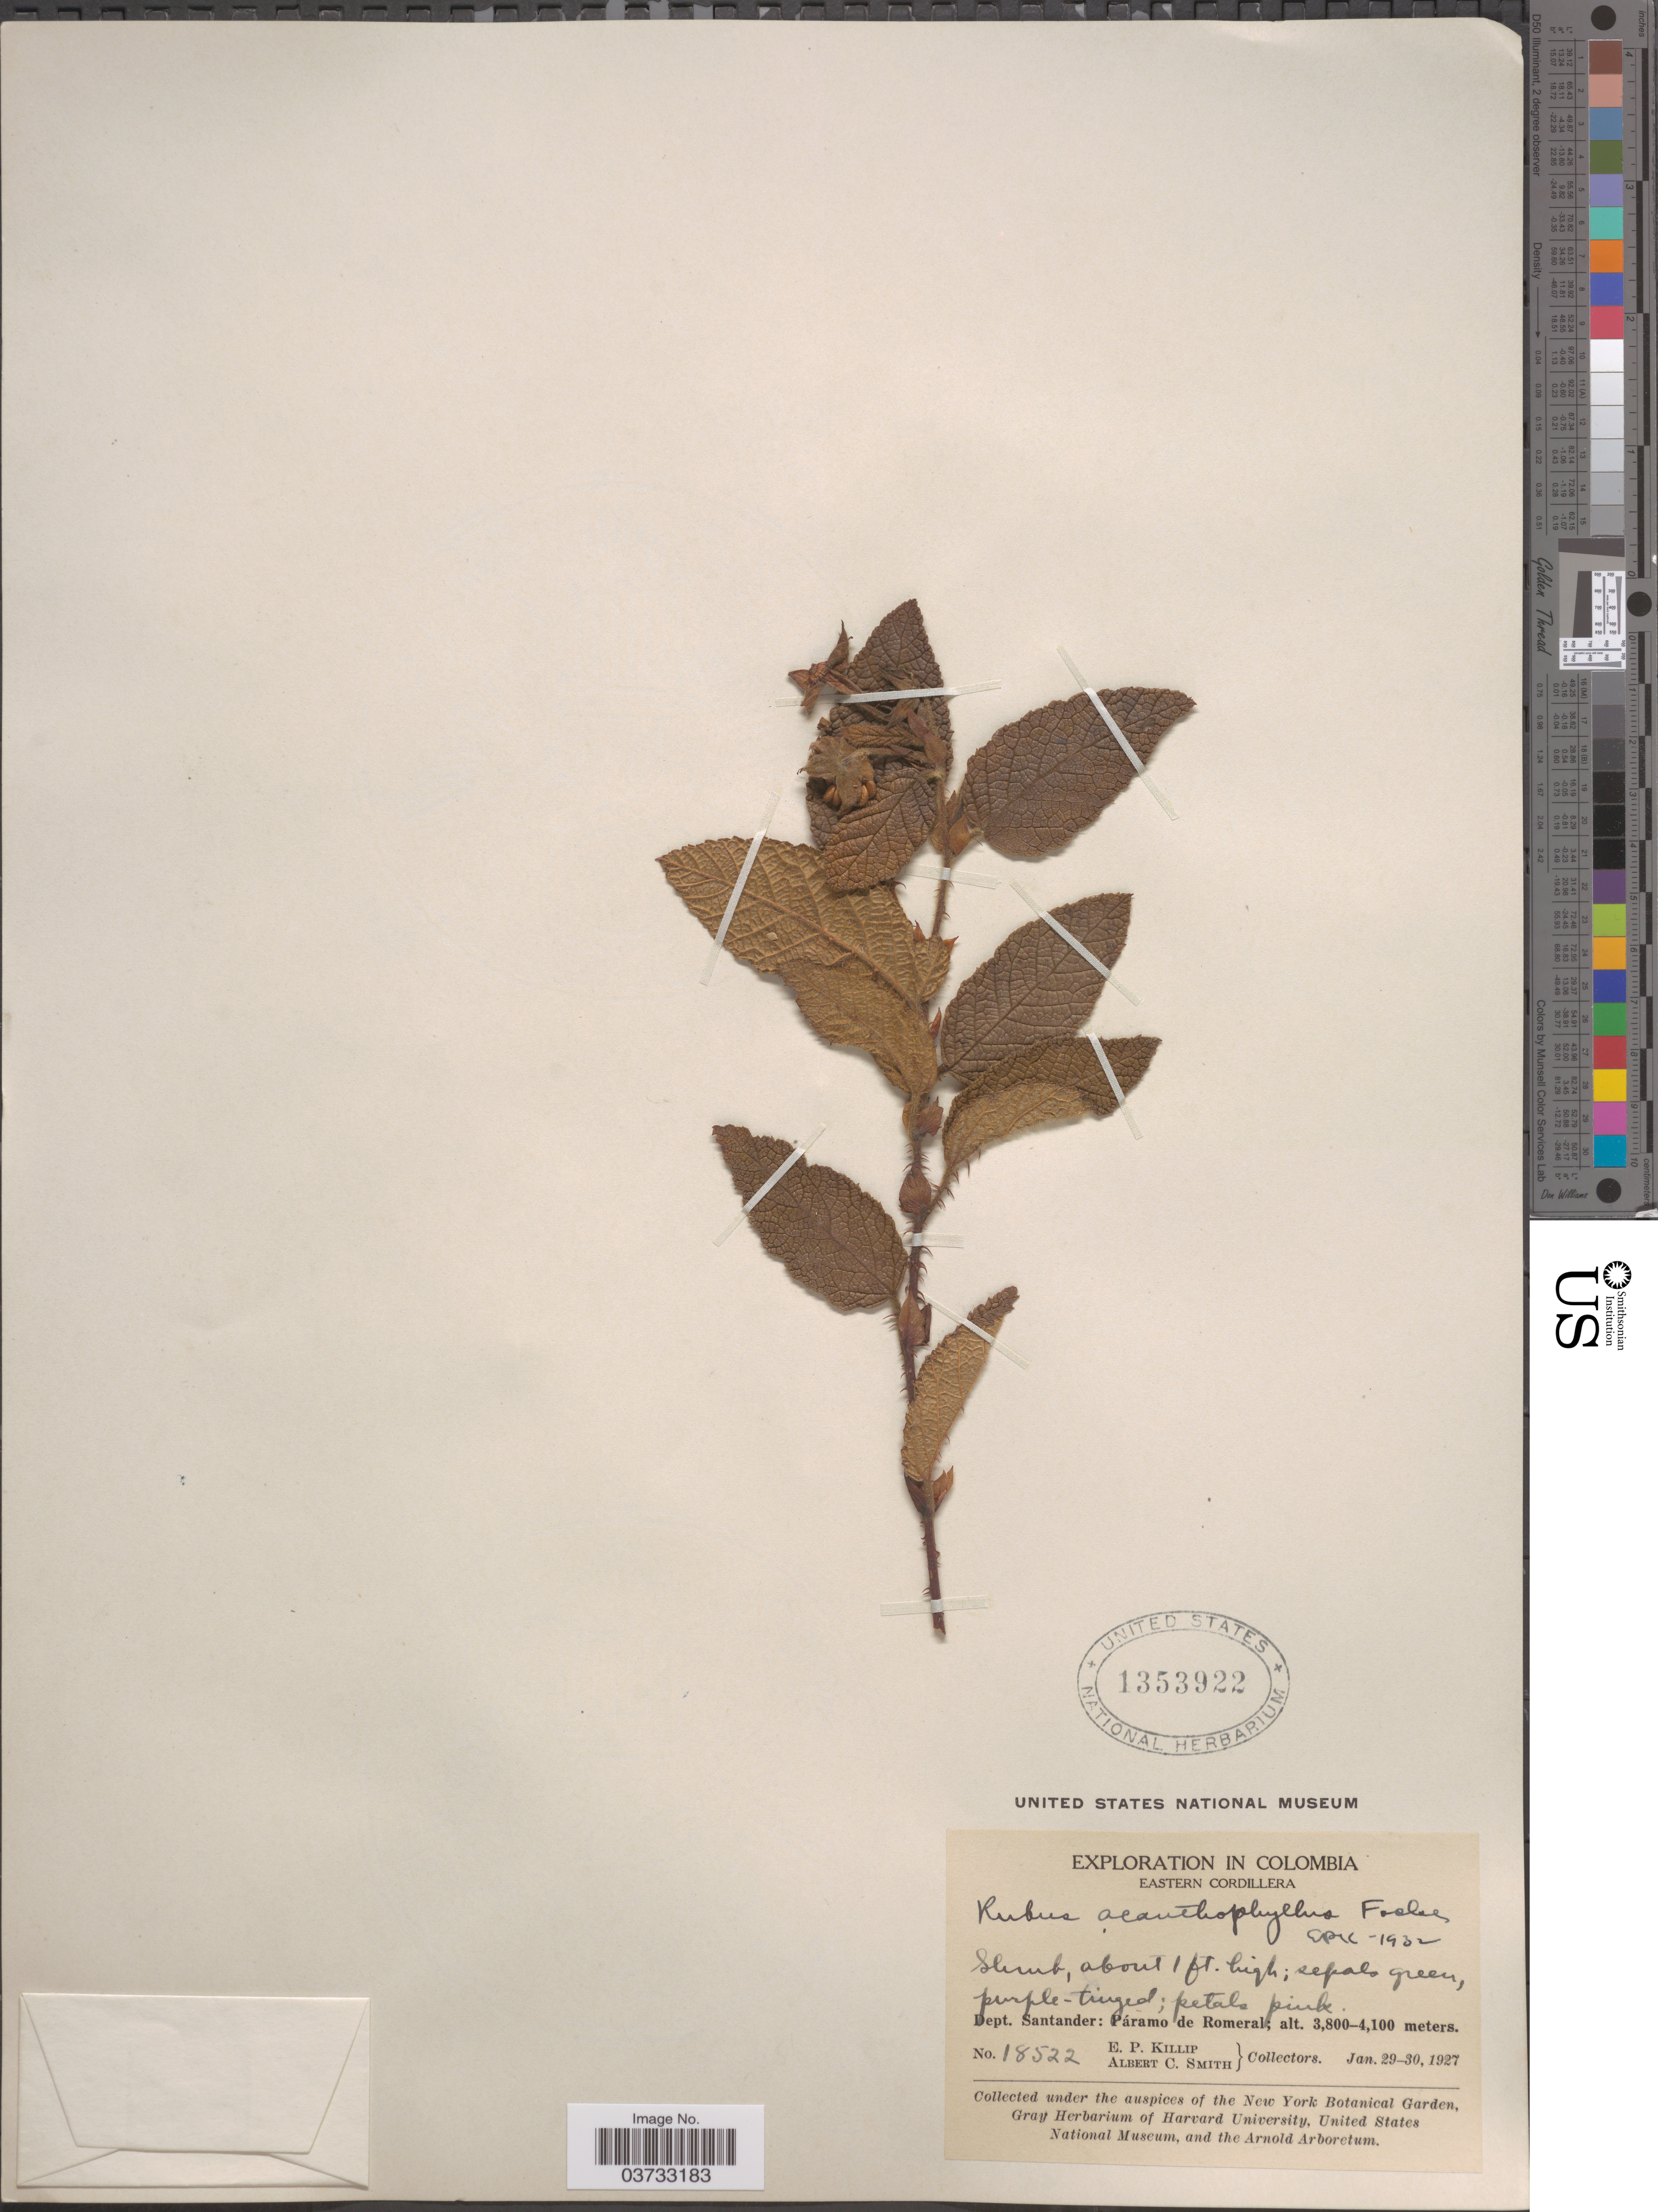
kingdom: Plantae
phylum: Tracheophyta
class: Magnoliopsida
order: Rosales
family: Rosaceae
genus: Rubus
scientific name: Rubus acanthophyllos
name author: Focke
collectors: E. P. Killip & A. C. Smith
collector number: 18522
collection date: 1927-01-29/1927-01-30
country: Colombia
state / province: Santander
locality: Eastern Cordillera. Dept. Santander: Páramo de Romeral.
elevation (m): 3800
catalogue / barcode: US 1353922